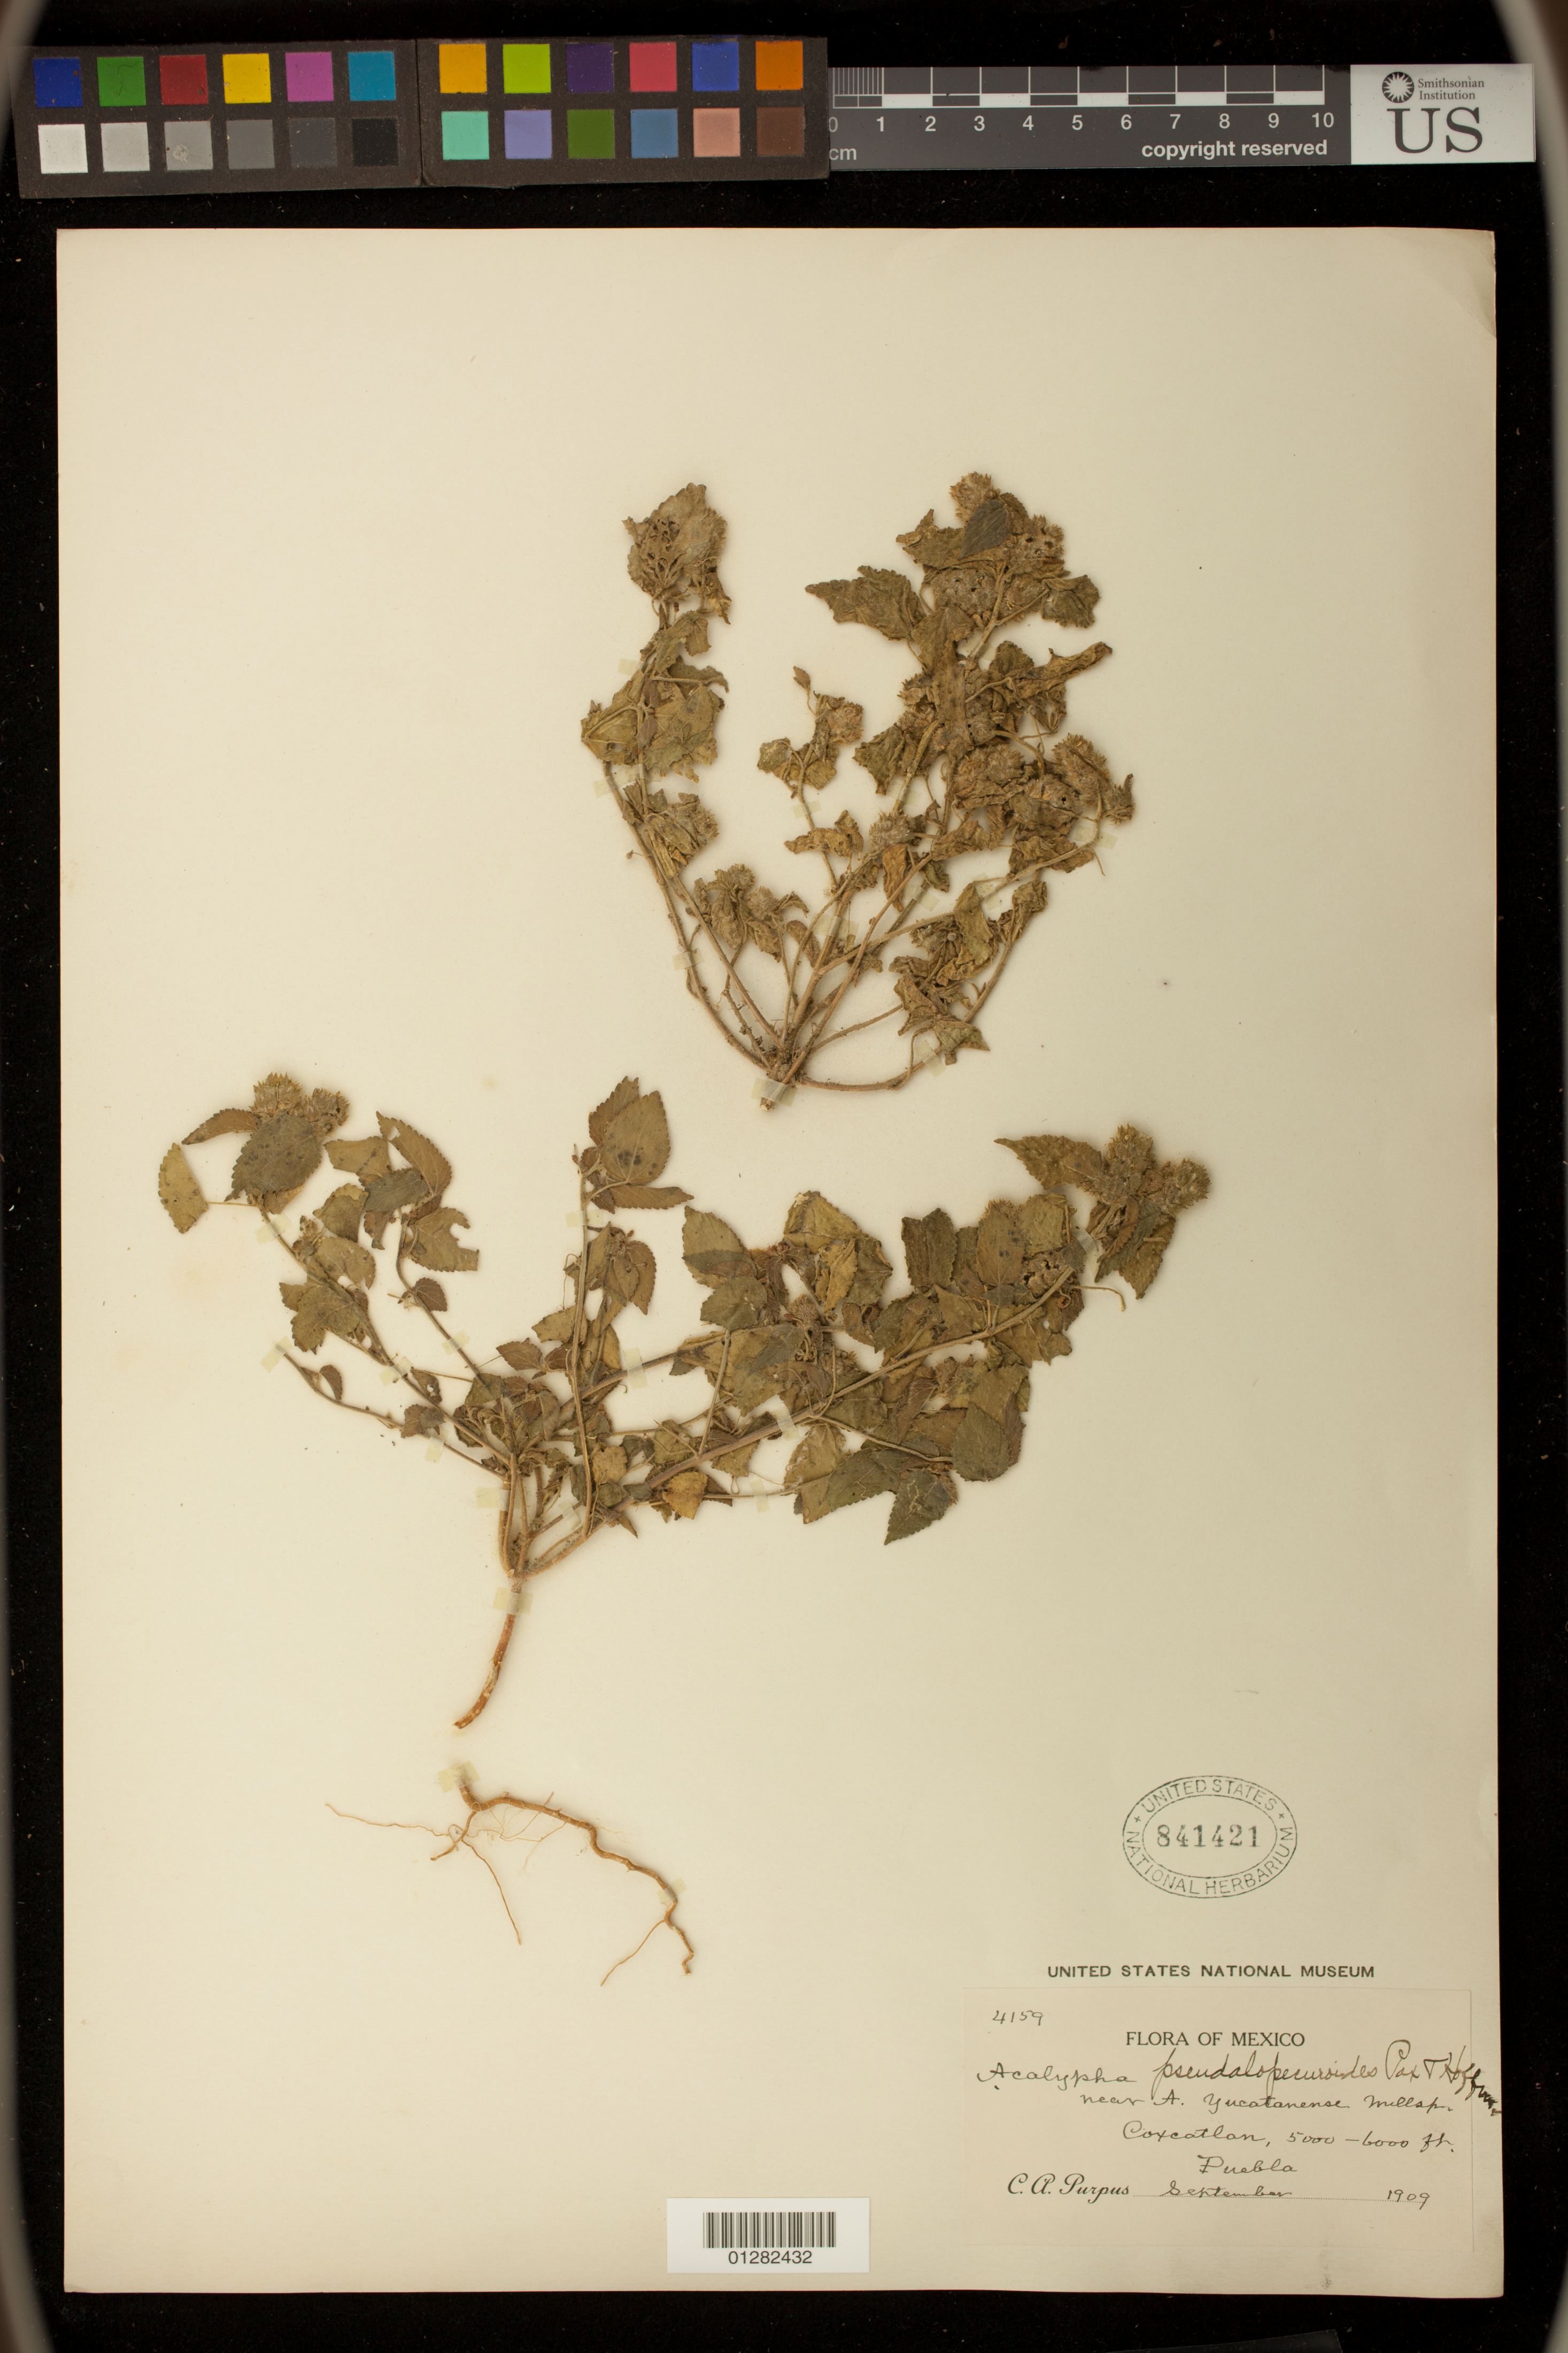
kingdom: Plantae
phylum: Tracheophyta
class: Magnoliopsida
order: Malpighiales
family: Euphorbiaceae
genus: Acalypha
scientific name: Acalypha pseudalopecuroides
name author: Pax & K. Hoffm. in Engl.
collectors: A. E. Salazar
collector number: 4159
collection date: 1909-09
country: Mexico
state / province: Puebla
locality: Coxcatlan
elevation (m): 1524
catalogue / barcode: US 841421